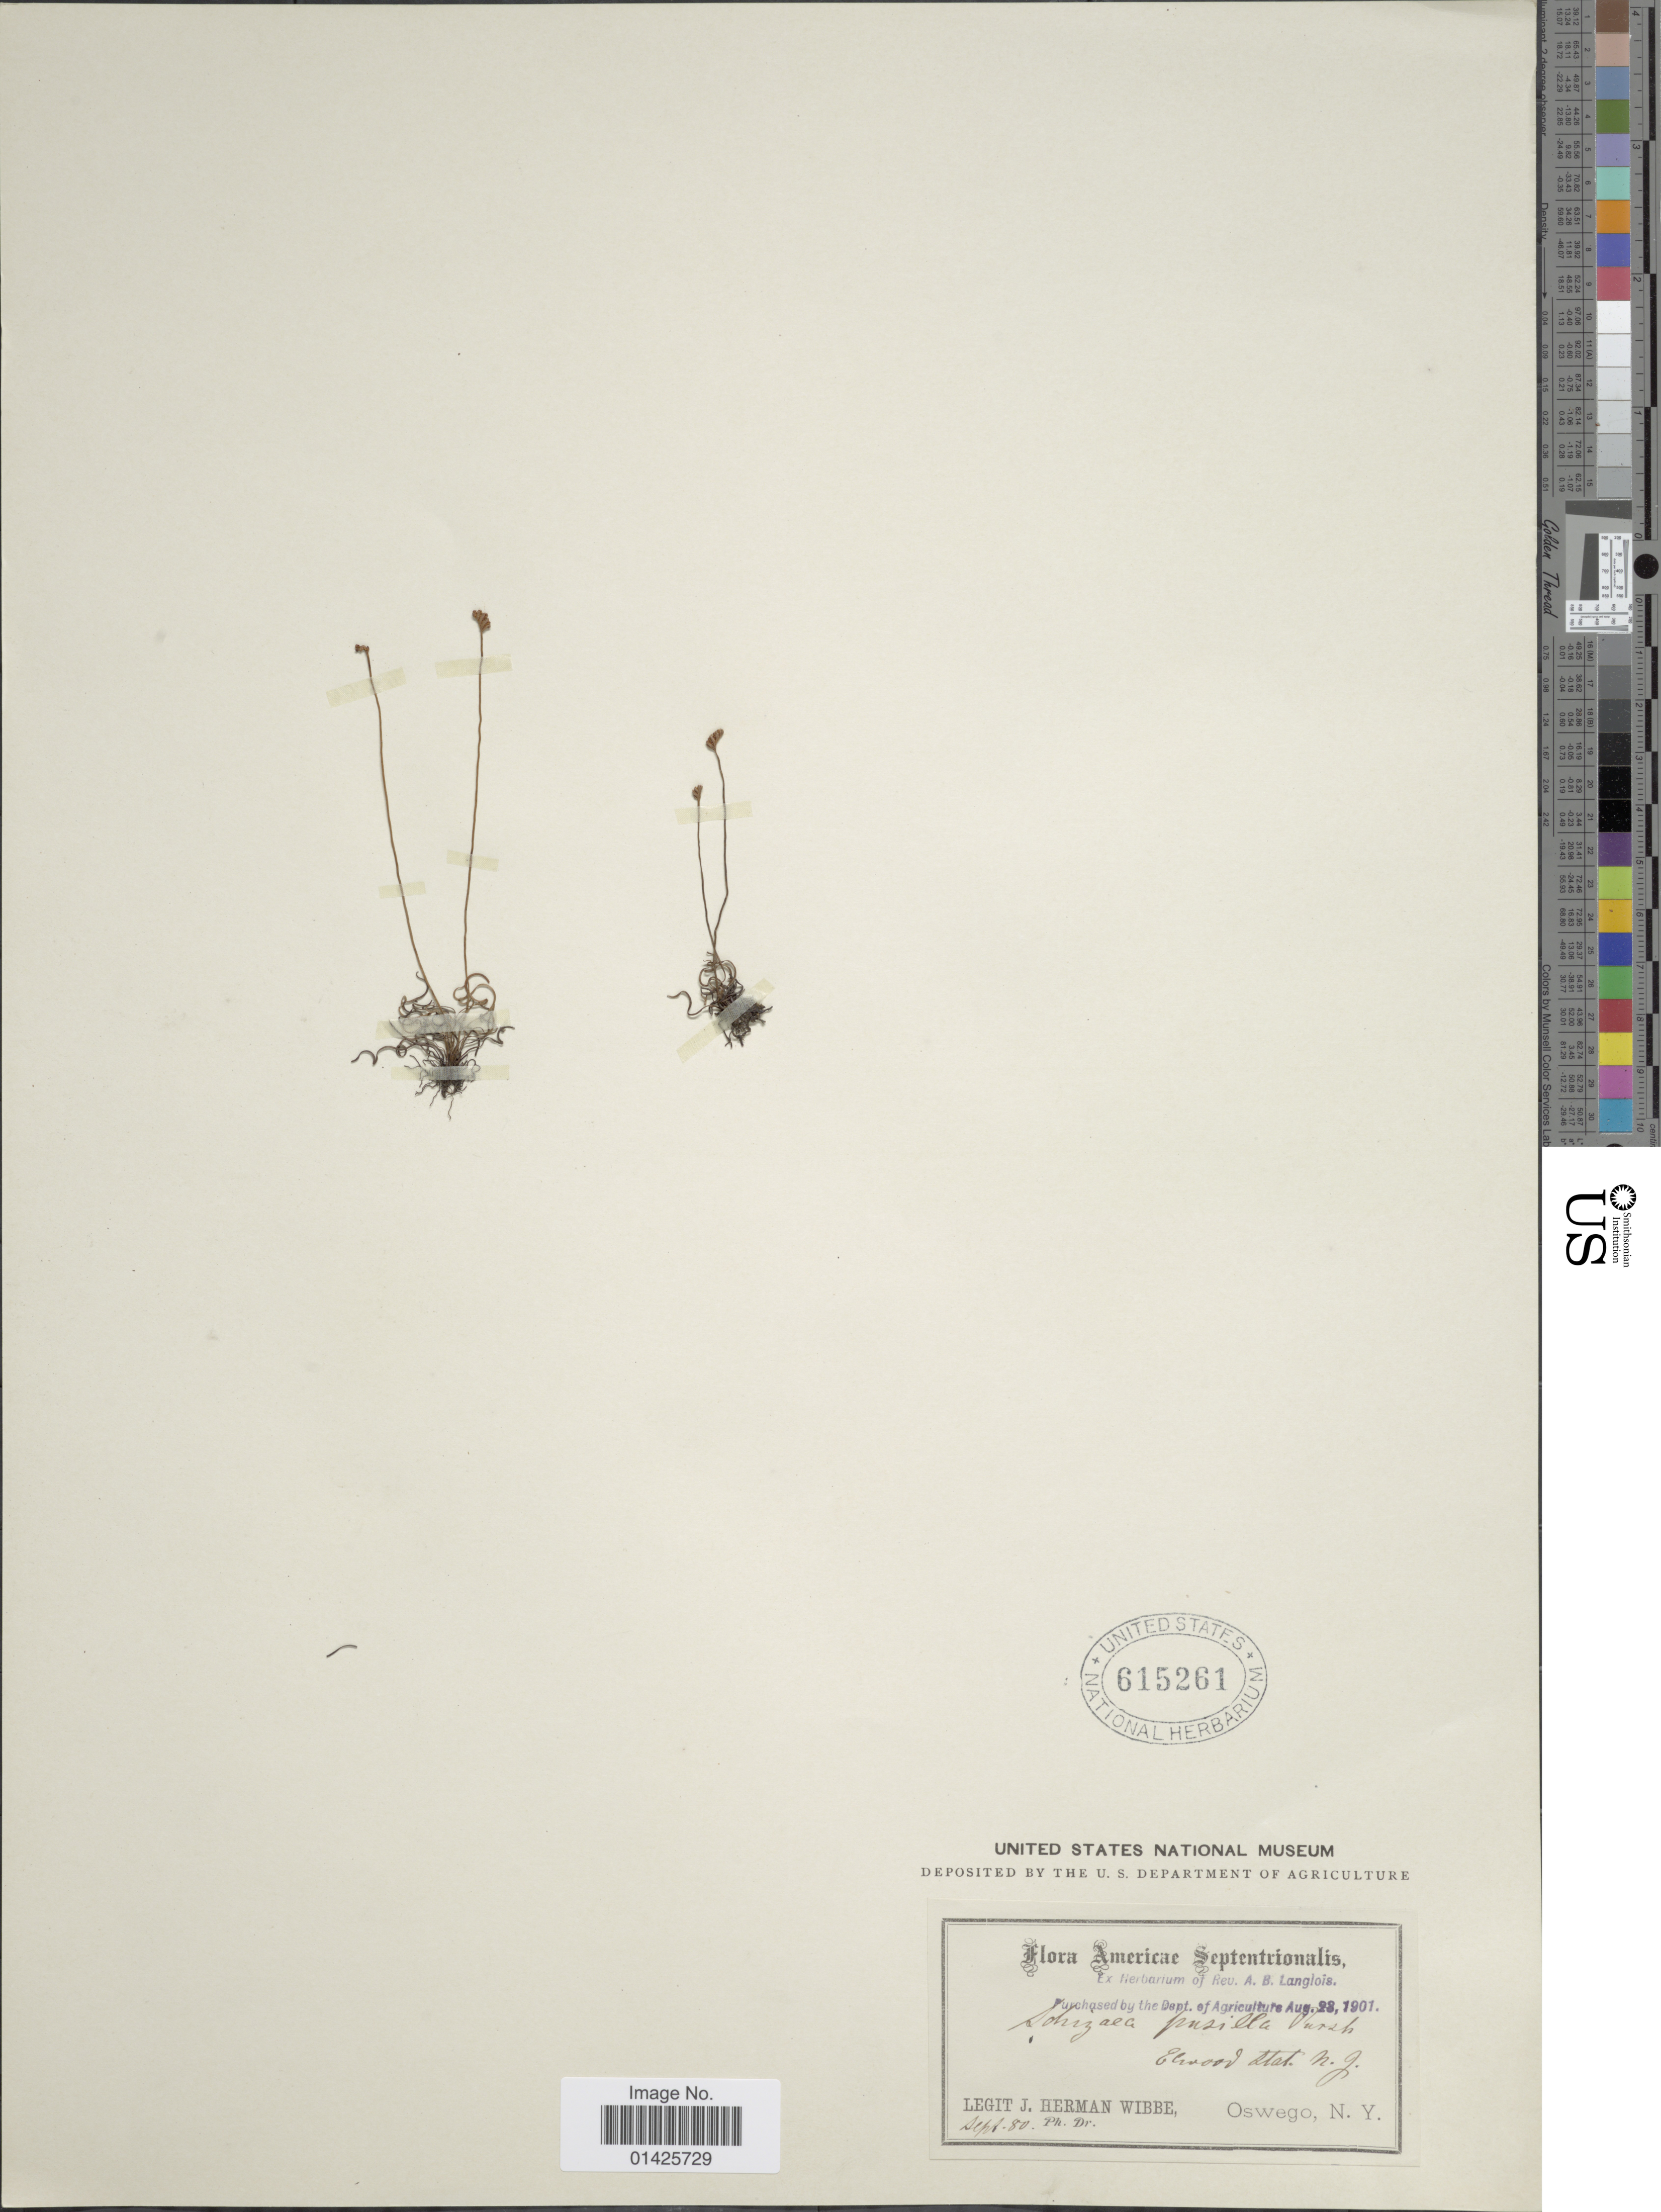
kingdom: Plantae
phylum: Tracheophyta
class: Polypodiopsida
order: Schizaeales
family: Schizaeaceae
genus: Schizaea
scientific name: Schizaea pusilla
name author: Pursh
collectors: J. Wibbe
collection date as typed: Transcribed d/m/y: /9/80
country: United States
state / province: New Jersey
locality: Elwood Stat.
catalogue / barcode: US 615261